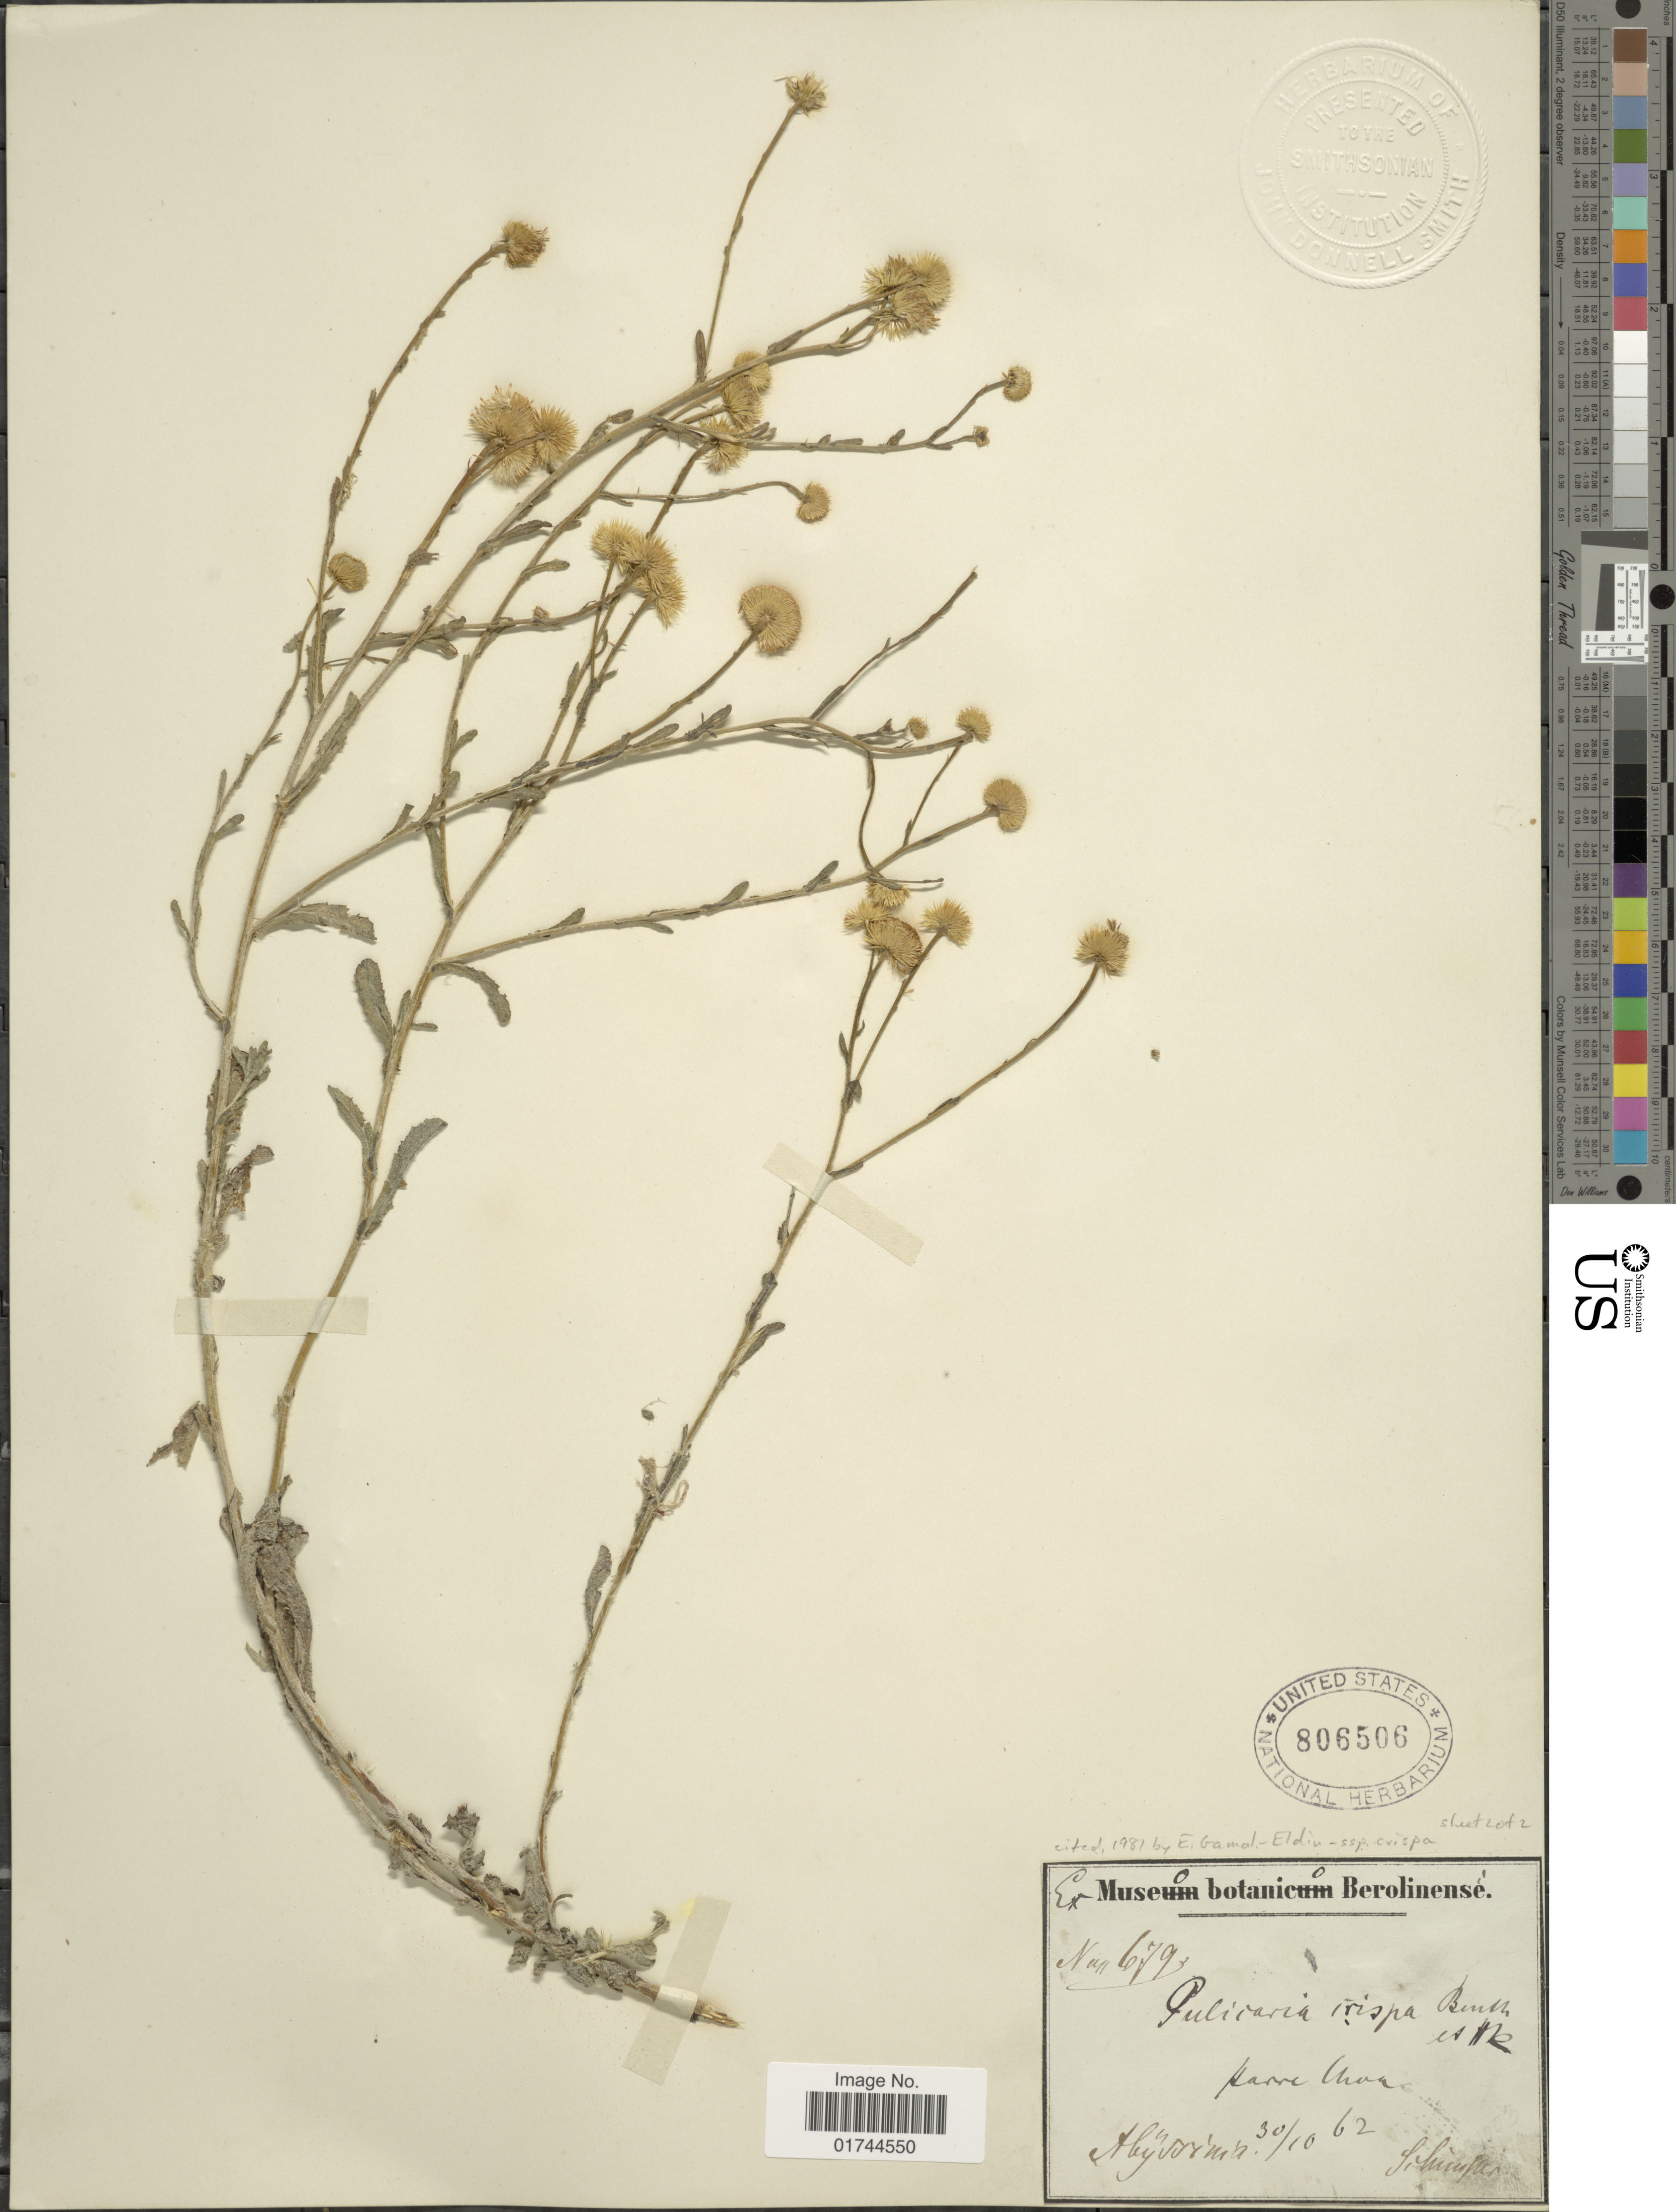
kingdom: Plantae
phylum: Tracheophyta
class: Magnoliopsida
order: Asterales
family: Asteraceae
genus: Pulicaria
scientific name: Pulicaria crispa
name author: Sch. Bip.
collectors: -. Schimper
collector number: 679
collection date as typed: Transcribed d/m/y: 30/10/62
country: Eritrea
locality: Abyssinia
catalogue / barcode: US 806506